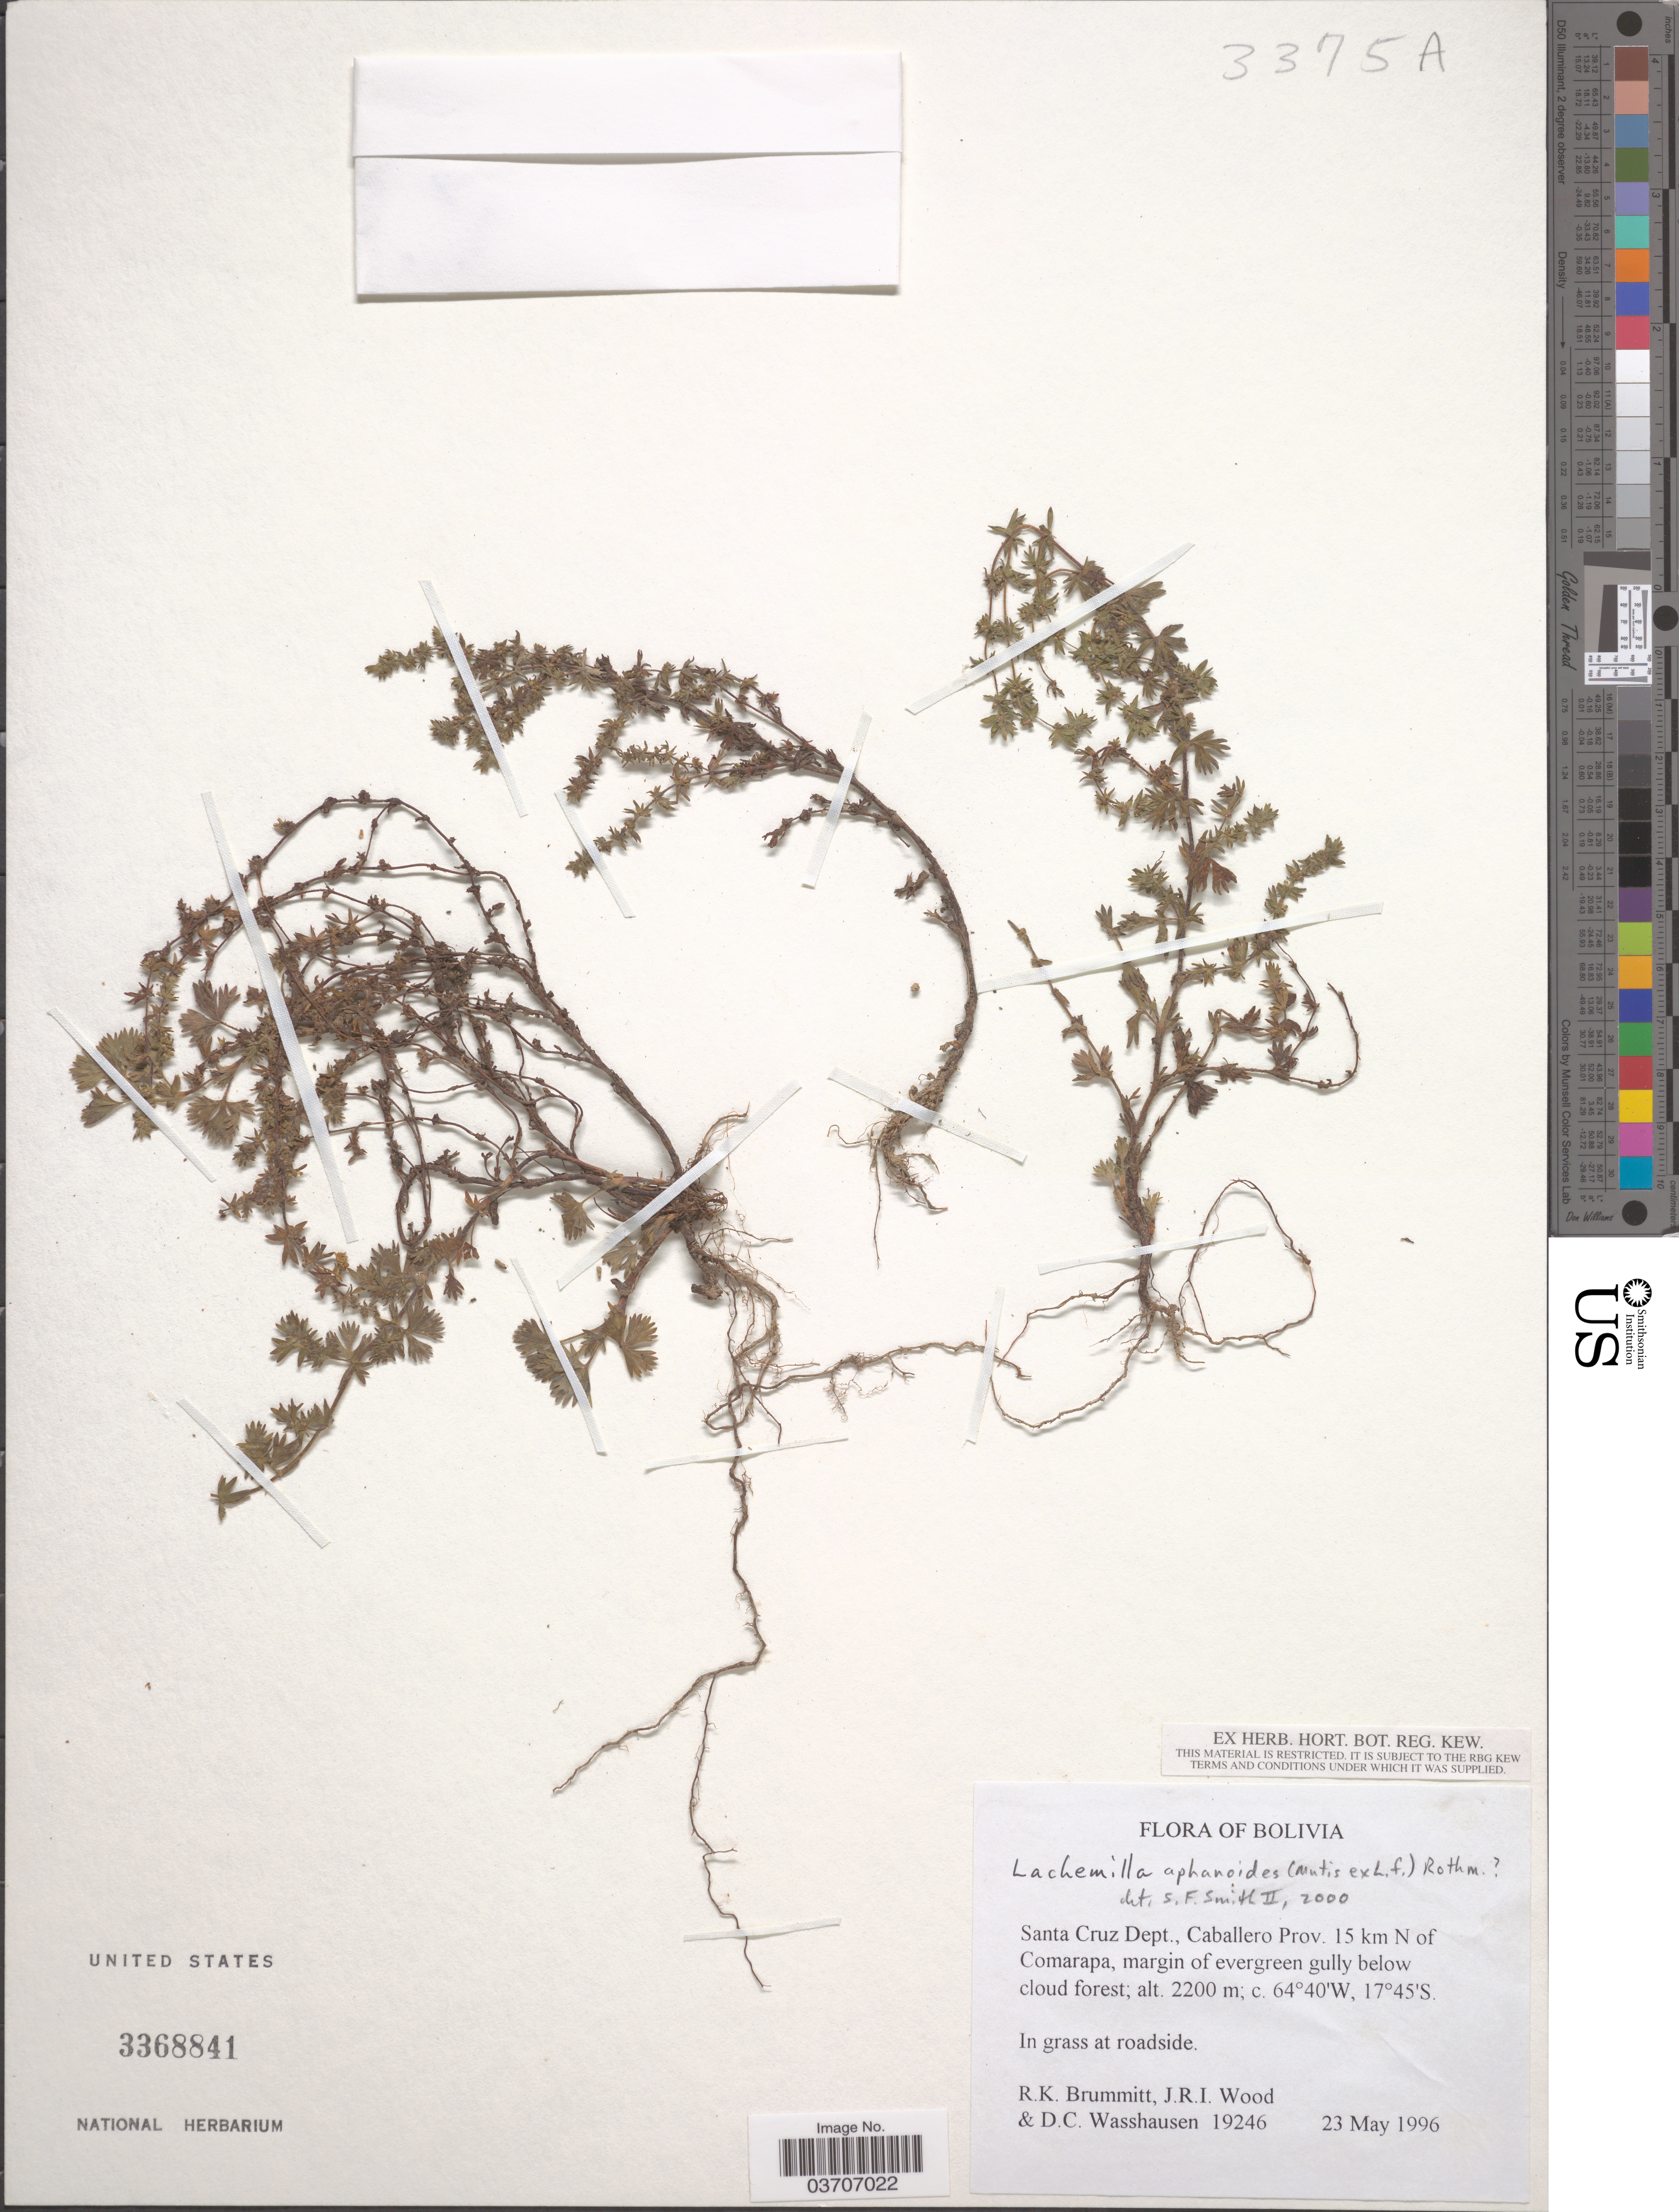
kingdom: Plantae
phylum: Tracheophyta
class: Magnoliopsida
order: Rosales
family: Rosaceae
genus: Lachemilla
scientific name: Lachemilla aphanoides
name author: (Mutis ex L. f.) Rothm.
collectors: R. K. Brummitt, J. R. I. Wood & D. C. Wasshausen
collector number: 19246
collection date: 1996-05-23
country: Bolivia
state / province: Santa Cruz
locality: Santa Cruz Dept., Caballer Prov. 15 km N of Comarapa.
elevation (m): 2200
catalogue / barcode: US 3368841